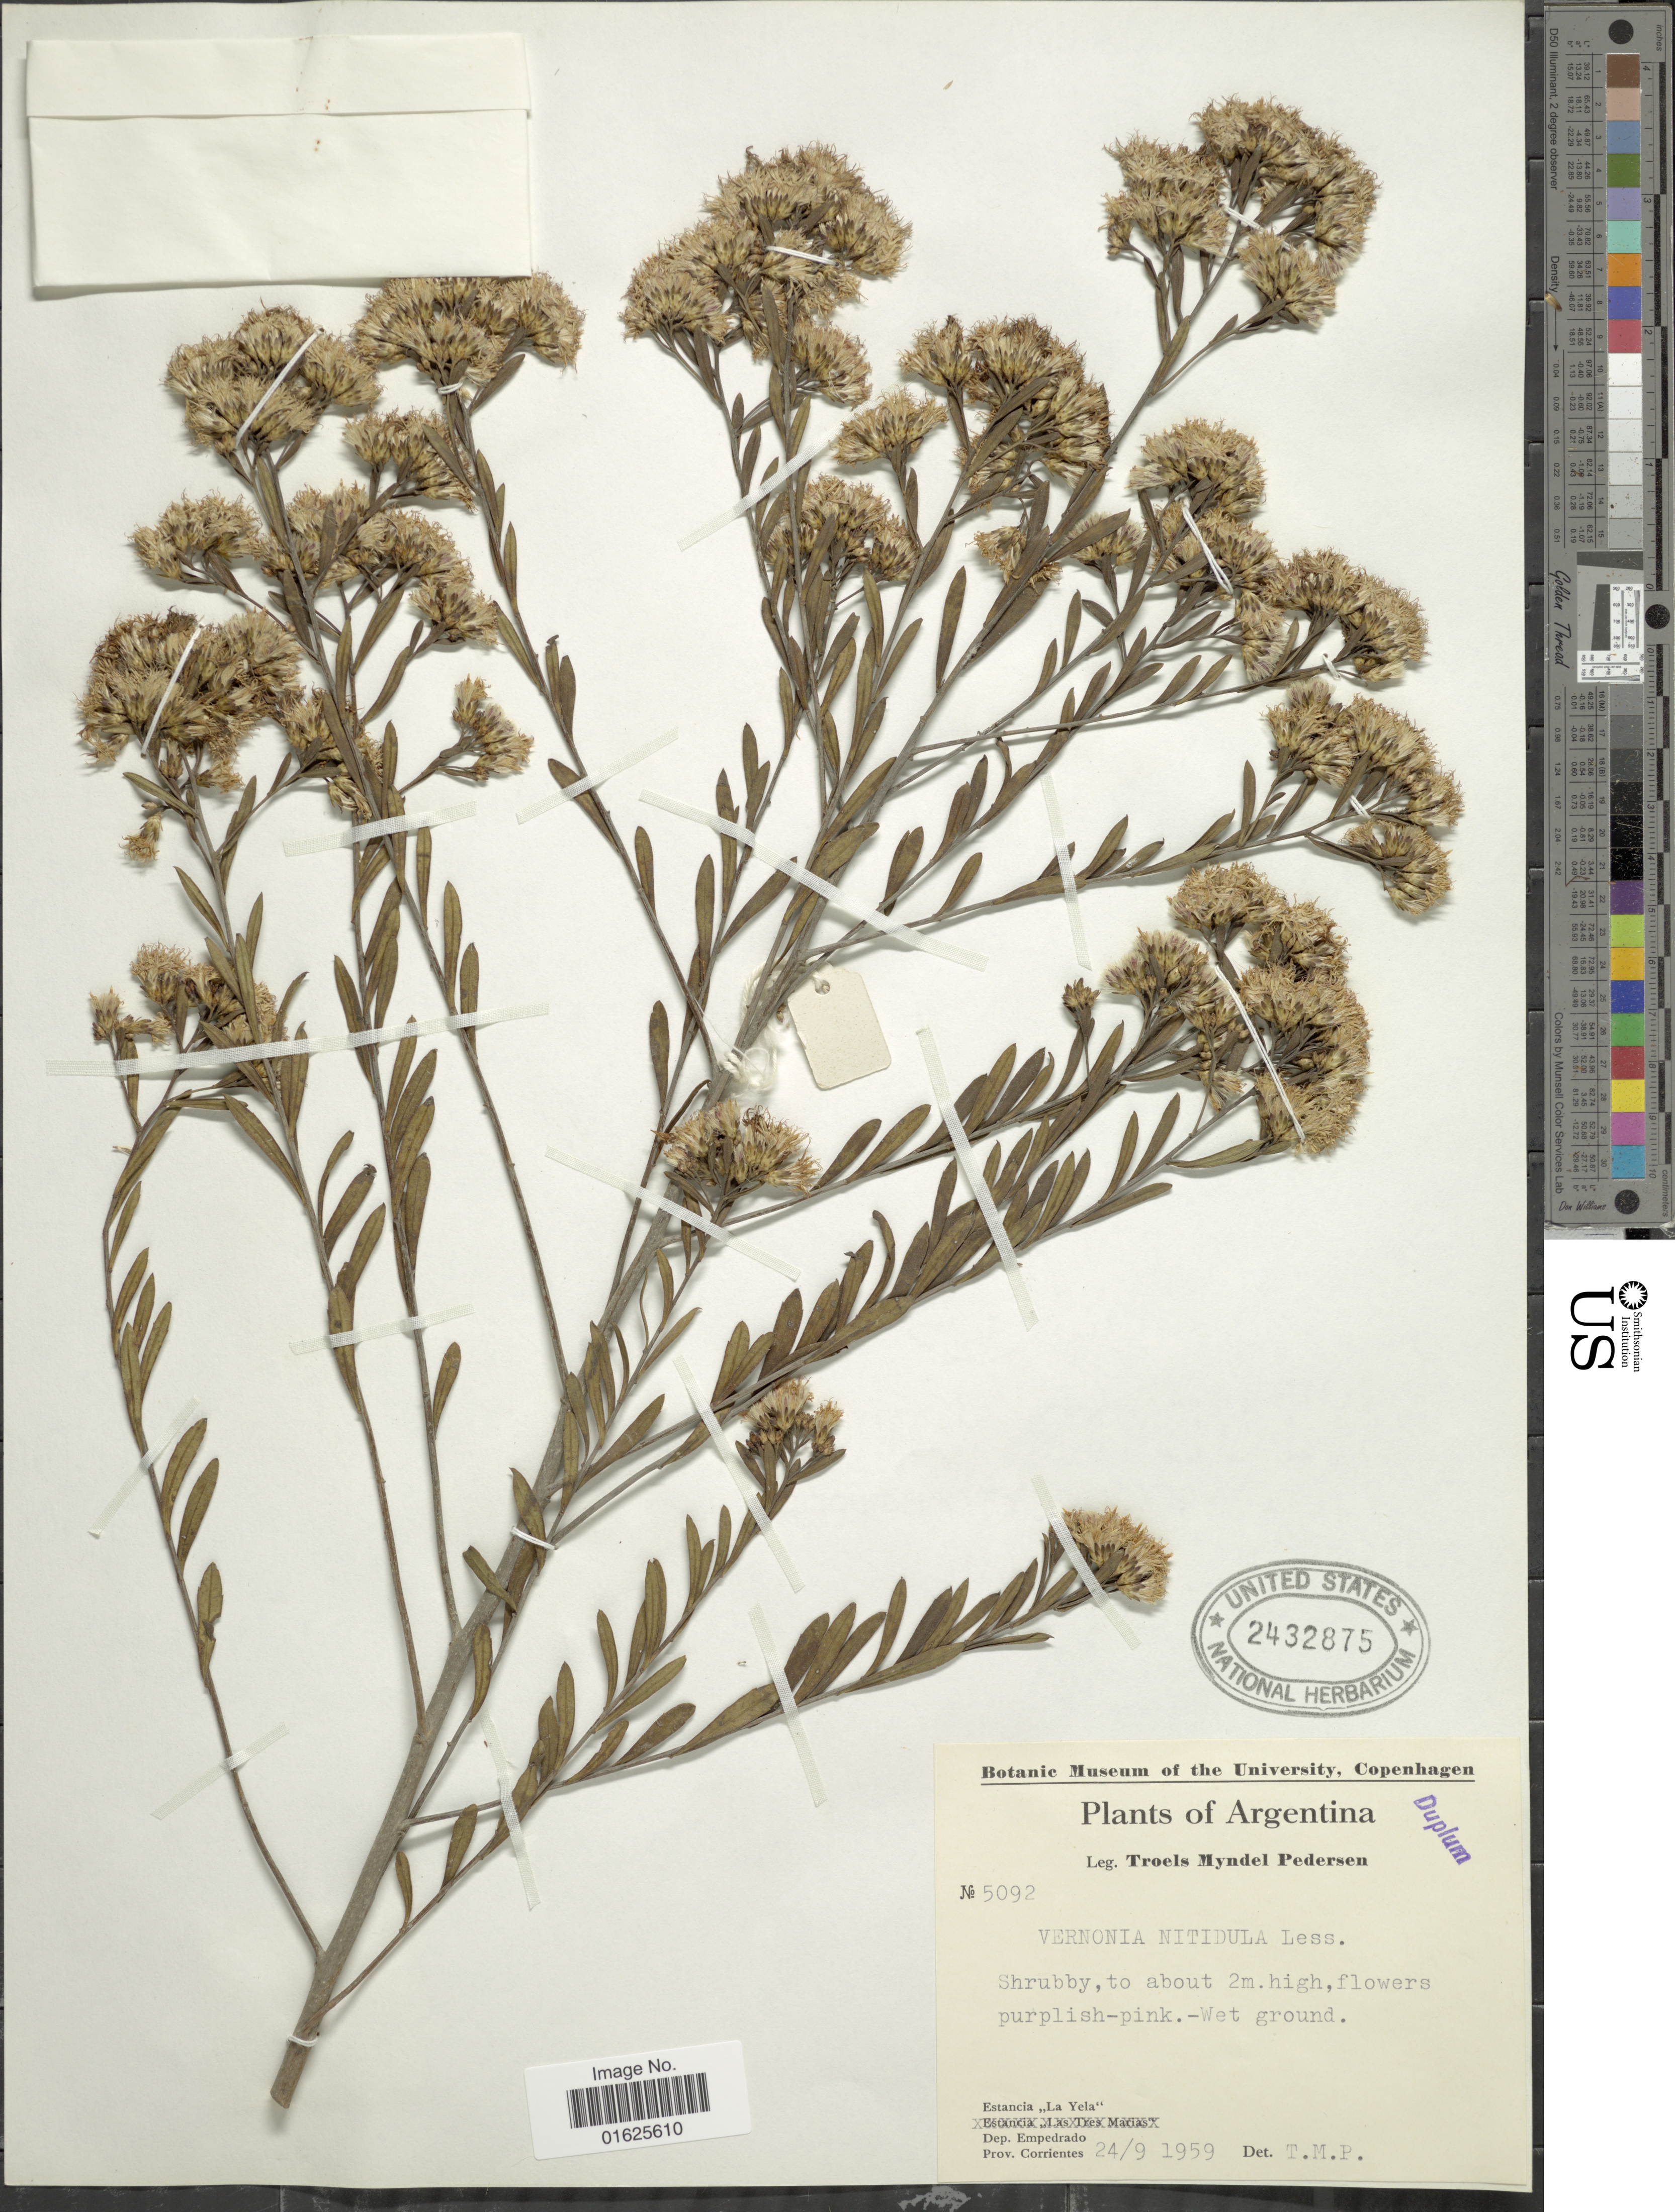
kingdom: Plantae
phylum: Tracheophyta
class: Magnoliopsida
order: Asterales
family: Asteraceae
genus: Vernonanthura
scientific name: Vernonanthura montevidensis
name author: (Spreng.) H. Rob.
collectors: T. Pederson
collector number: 5092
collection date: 1959-09-24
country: Argentina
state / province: Corrientes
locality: Estancia ,,La Yela', Dep. Empedrado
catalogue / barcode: US 2432875